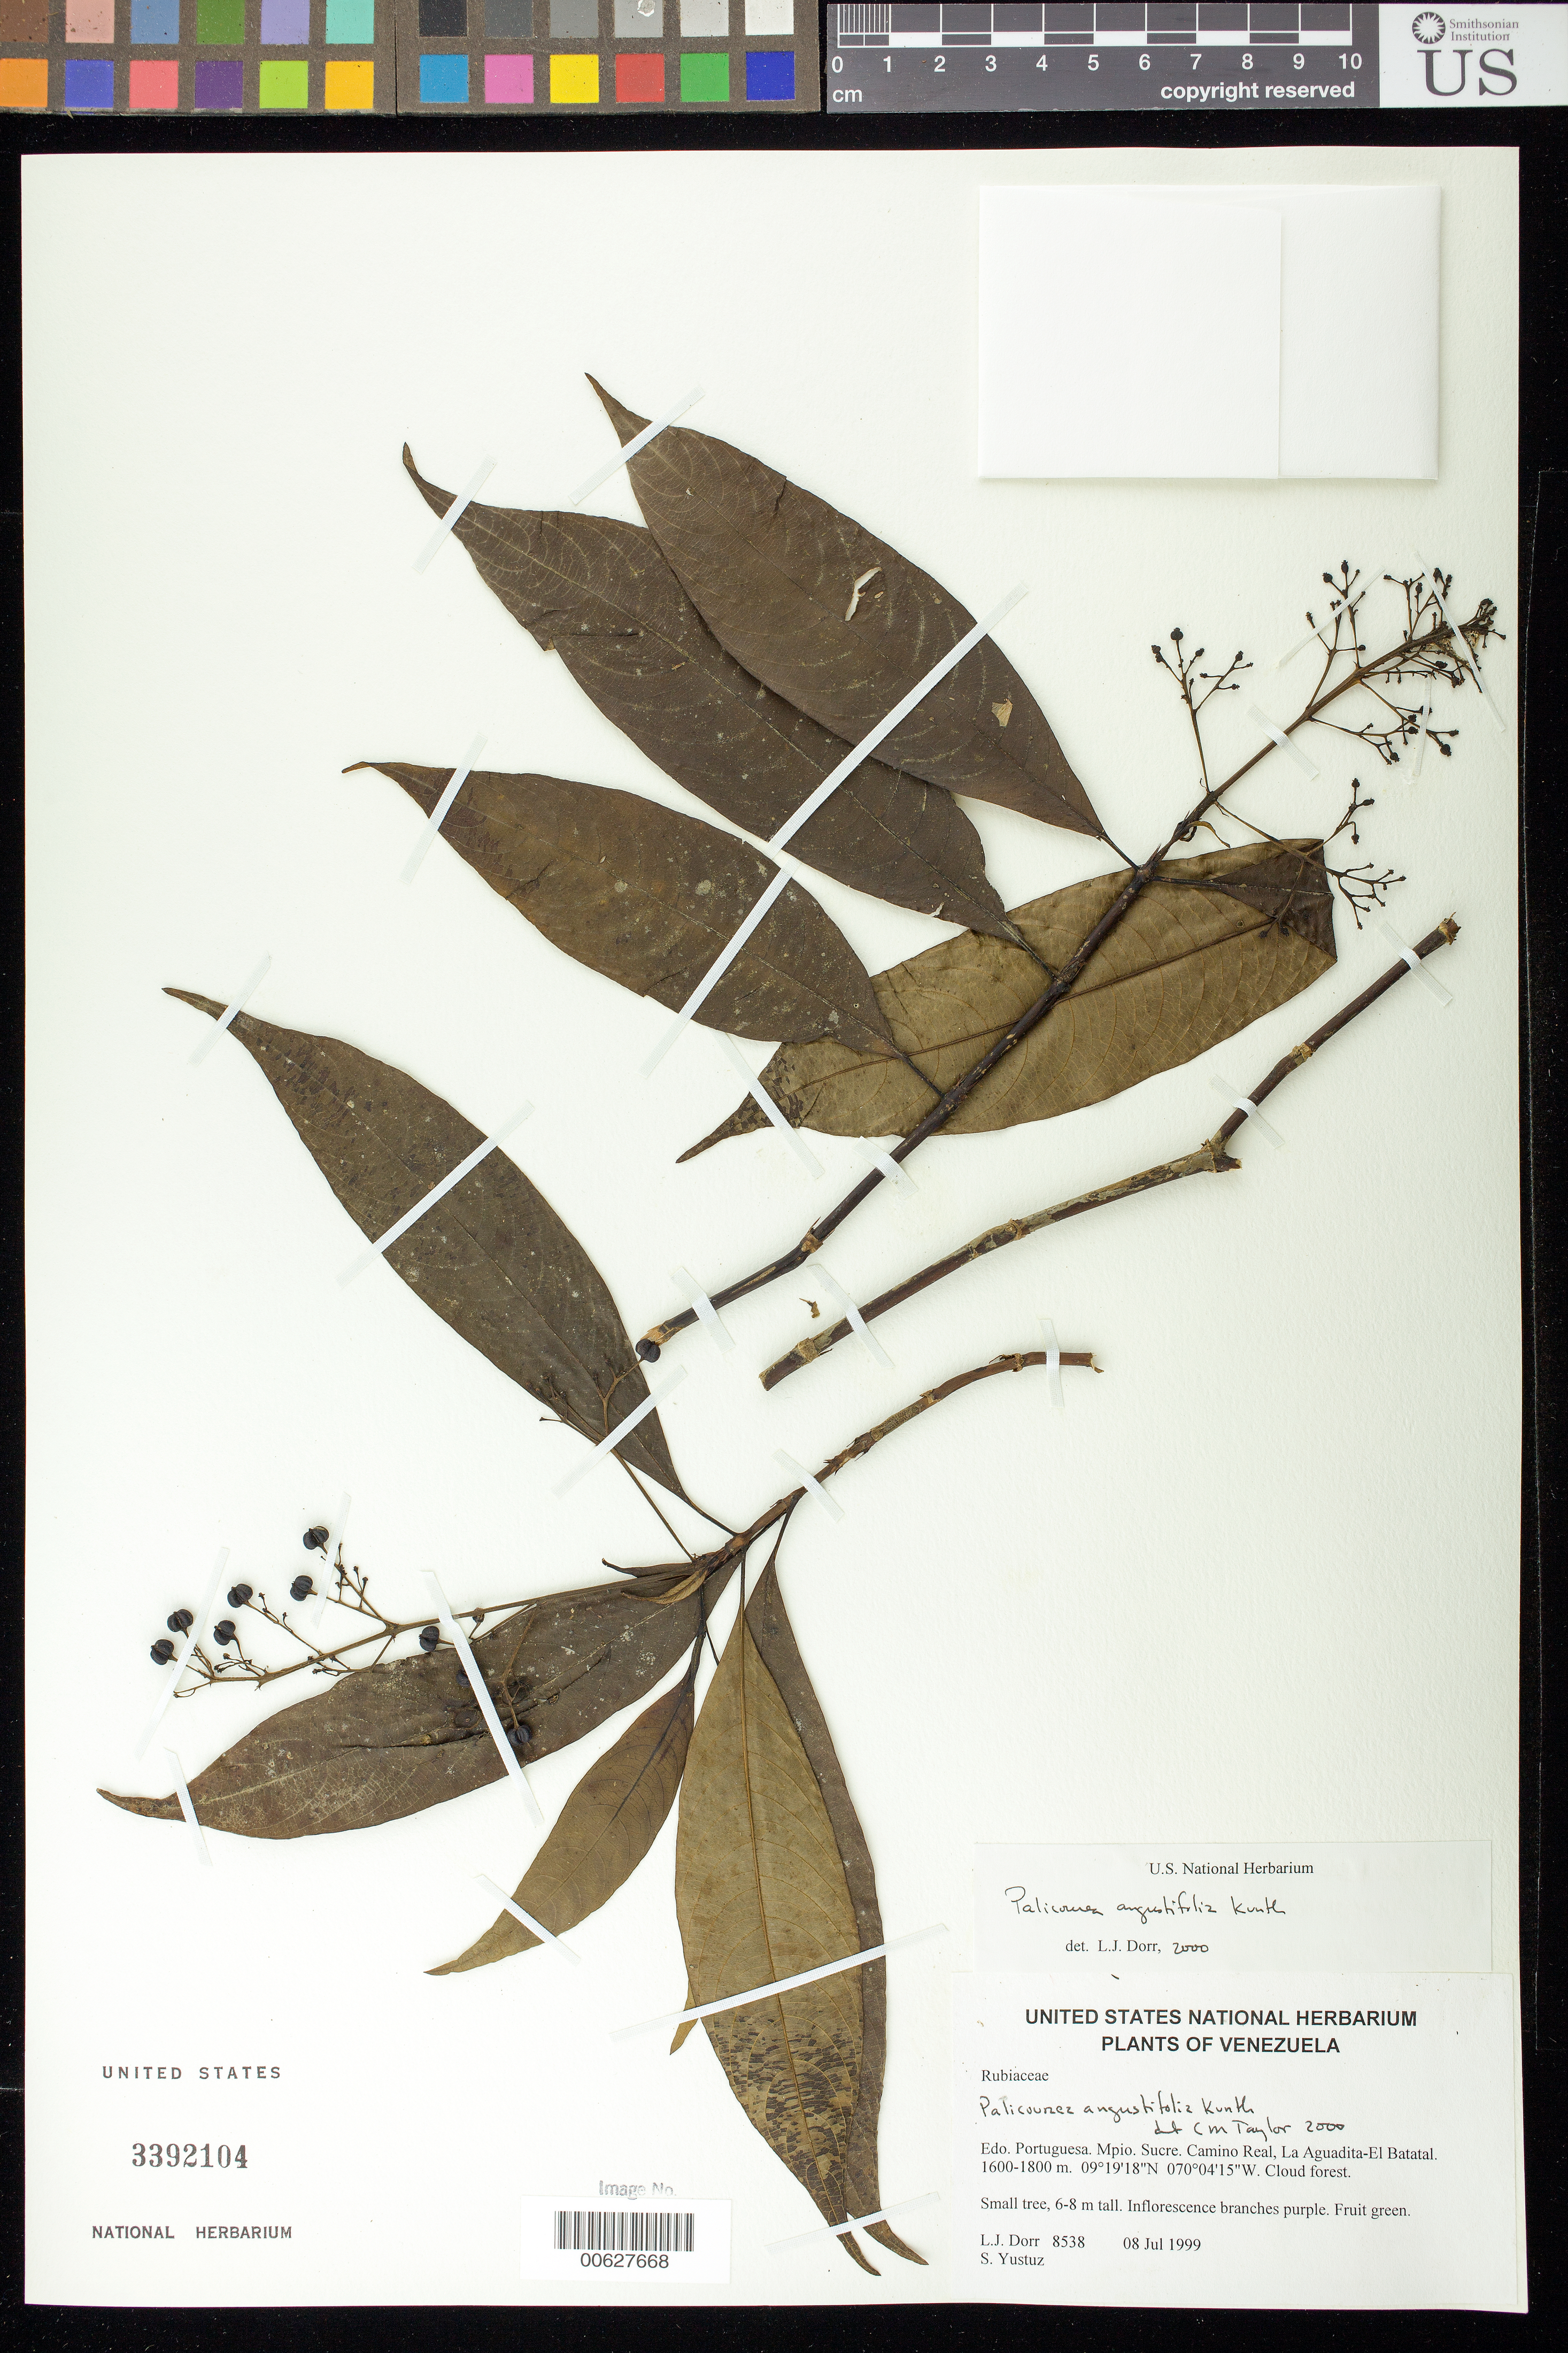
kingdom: Plantae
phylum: Tracheophyta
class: Magnoliopsida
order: Gentianales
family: Rubiaceae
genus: Palicourea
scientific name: Palicourea angustifolia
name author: Kunth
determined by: Dorr, L. J., (BOT), Smithsonian Institution - National Museum of Natural History (UNITED STATES)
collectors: L. J. Dorr & S. Yustiz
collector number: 8538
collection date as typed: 08 Jul 1999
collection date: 1999-07-08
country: Venezuela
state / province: Portuguesa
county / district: Sucre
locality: Camino Real, La Aguadita-El Batatal.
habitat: Cloud forest.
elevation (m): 1600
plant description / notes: MO, PORT, US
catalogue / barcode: US 3392104